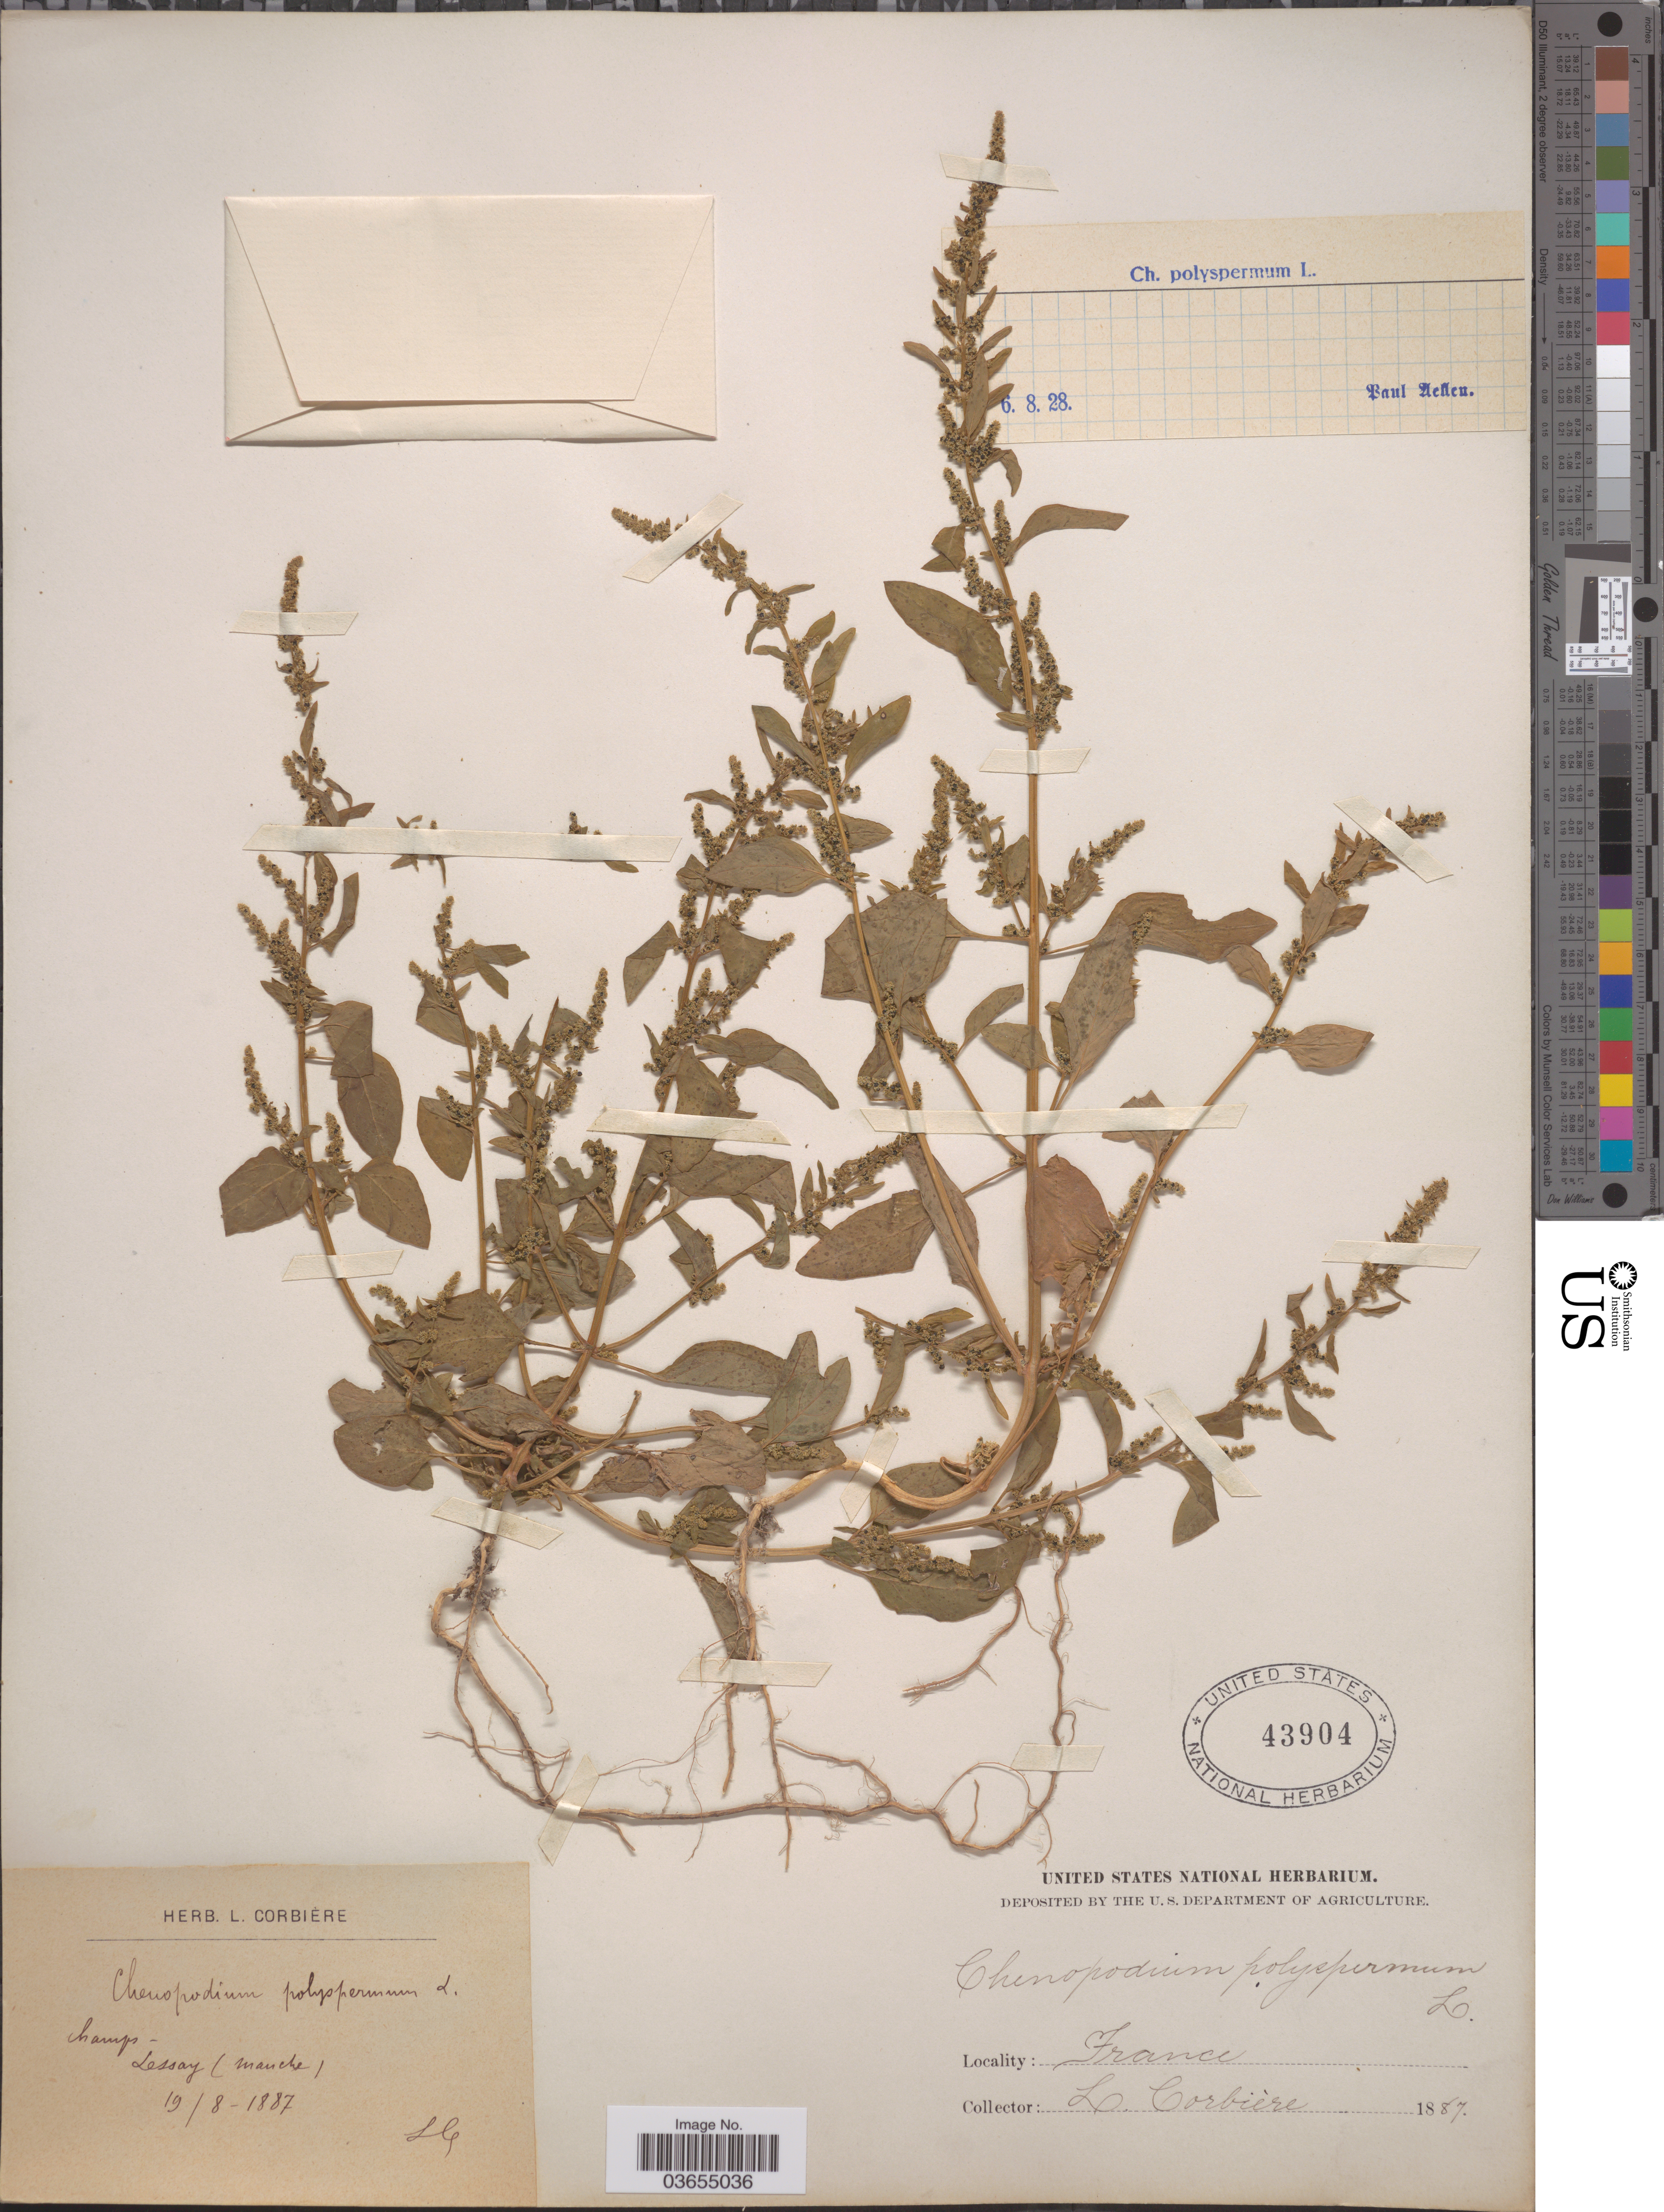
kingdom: Plantae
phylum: Tracheophyta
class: Magnoliopsida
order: Caryophyllales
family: Amaranthaceae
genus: Lipandra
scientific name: Lipandra polysperma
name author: (L.) S. Fuentes et al.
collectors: L. Corbière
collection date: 1887-08-19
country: France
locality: champs-Lessay (Manche).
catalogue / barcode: US 43904